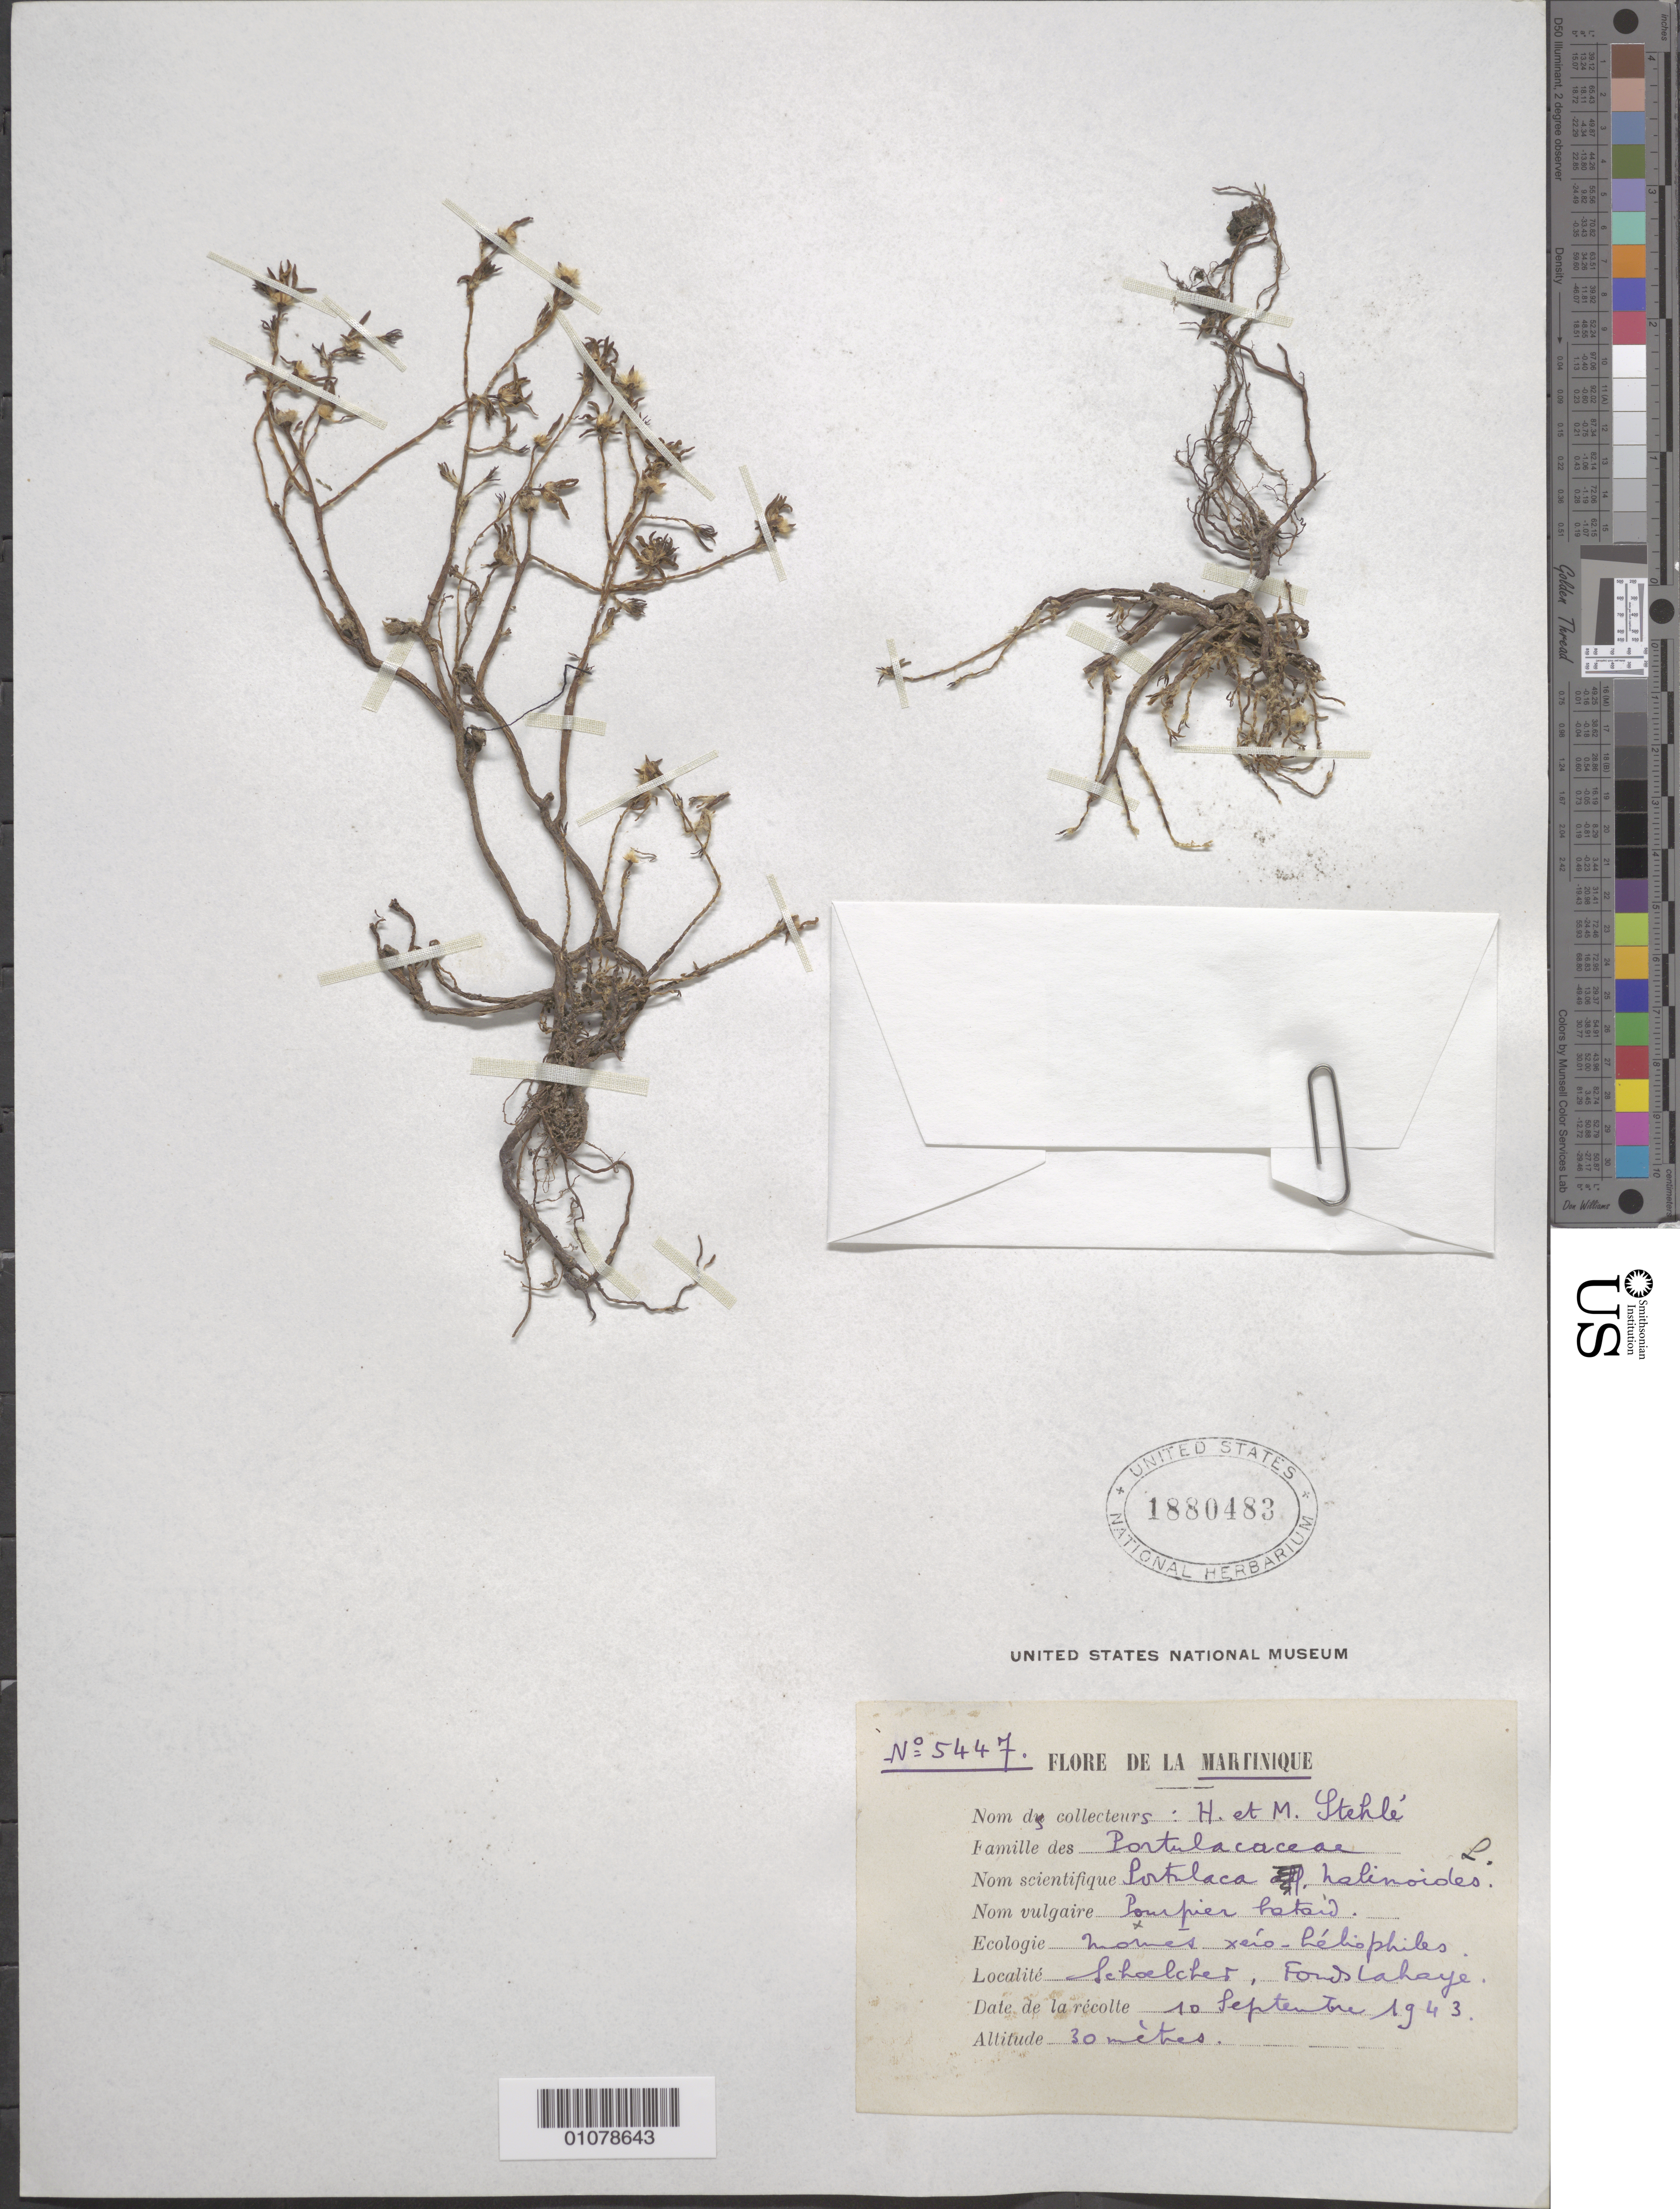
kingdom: Plantae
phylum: Tracheophyta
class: Magnoliopsida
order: Caryophyllales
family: Portulacaceae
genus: Portulaca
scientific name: Portulaca halimoides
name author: L.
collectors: H. Stehlé & M. Stehlé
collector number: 5447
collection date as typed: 10 Sep 1943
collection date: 1943-09-10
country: Martinique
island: Martinique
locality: Scholcher, Fonds Lahaye.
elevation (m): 30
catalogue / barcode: US 1880483